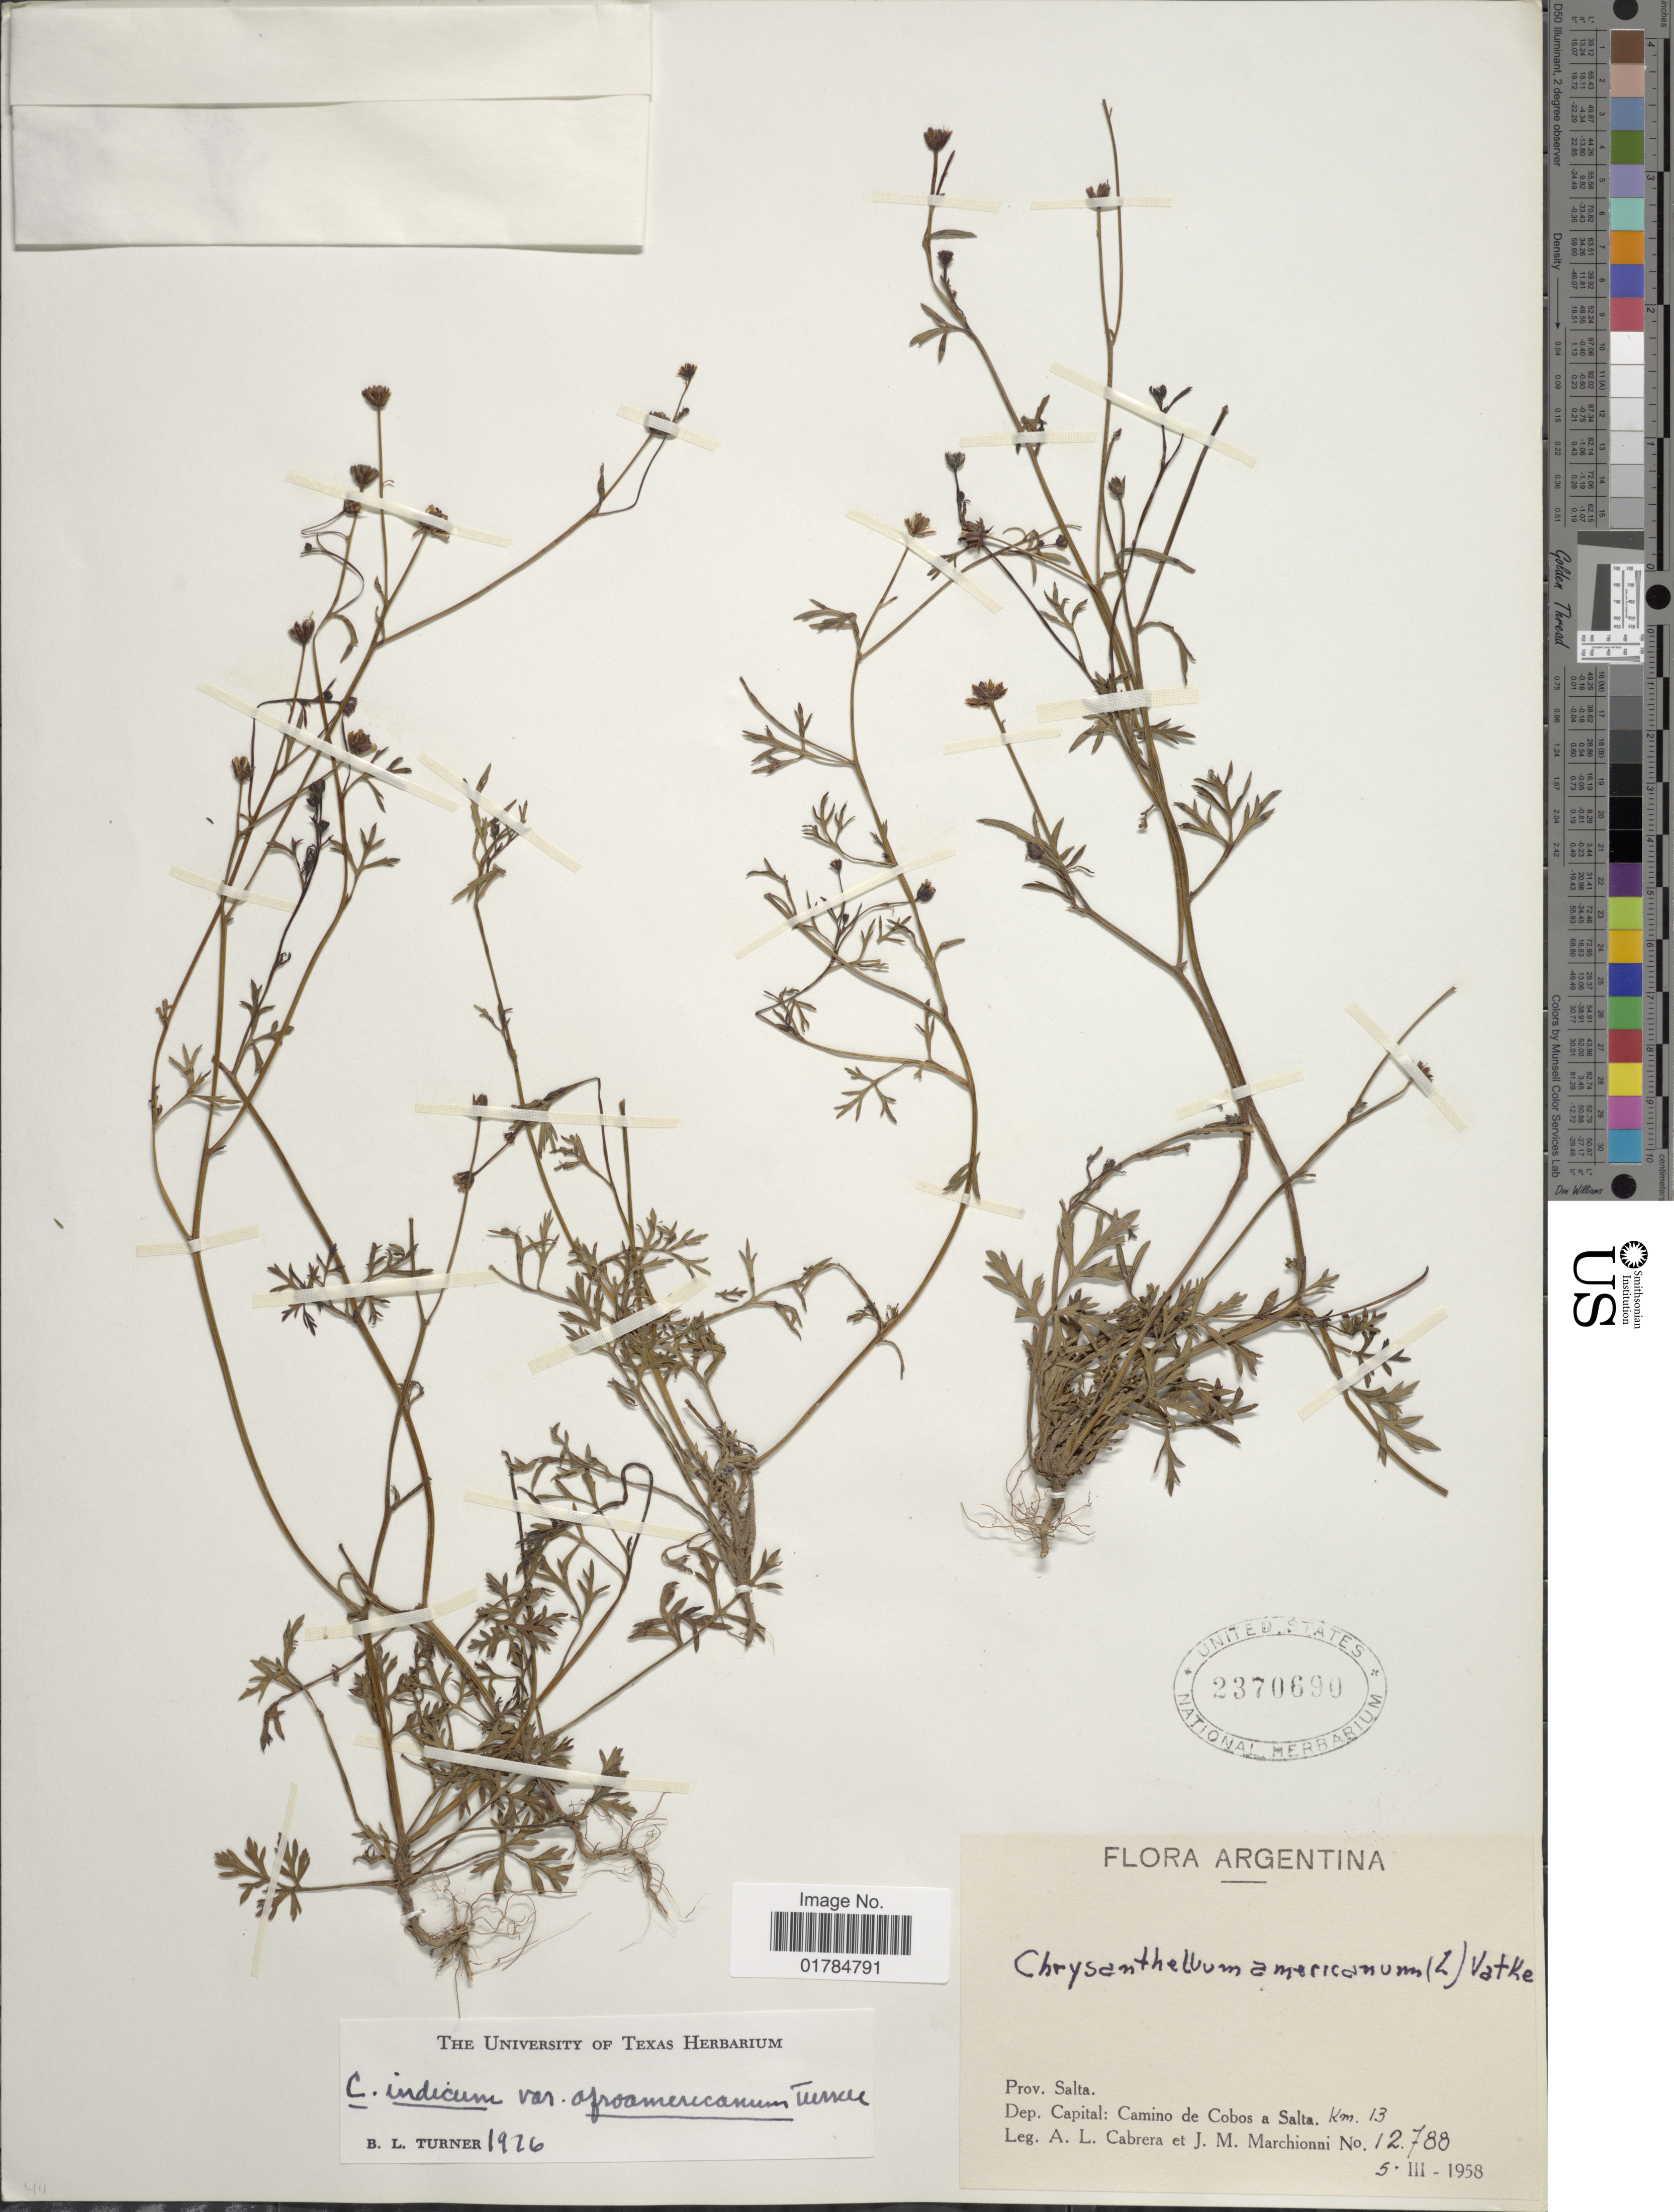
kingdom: Plantae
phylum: Tracheophyta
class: Magnoliopsida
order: Asterales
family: Asteraceae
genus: Chrysanthellum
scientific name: Chrysanthellum indicum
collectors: A. L. Cabrera & J. Marchionni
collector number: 12788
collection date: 1958-03-05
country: Argentina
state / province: Salta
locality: Dep. Capital: Camino de Cobos a Salta. Km 13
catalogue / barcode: US 2370690